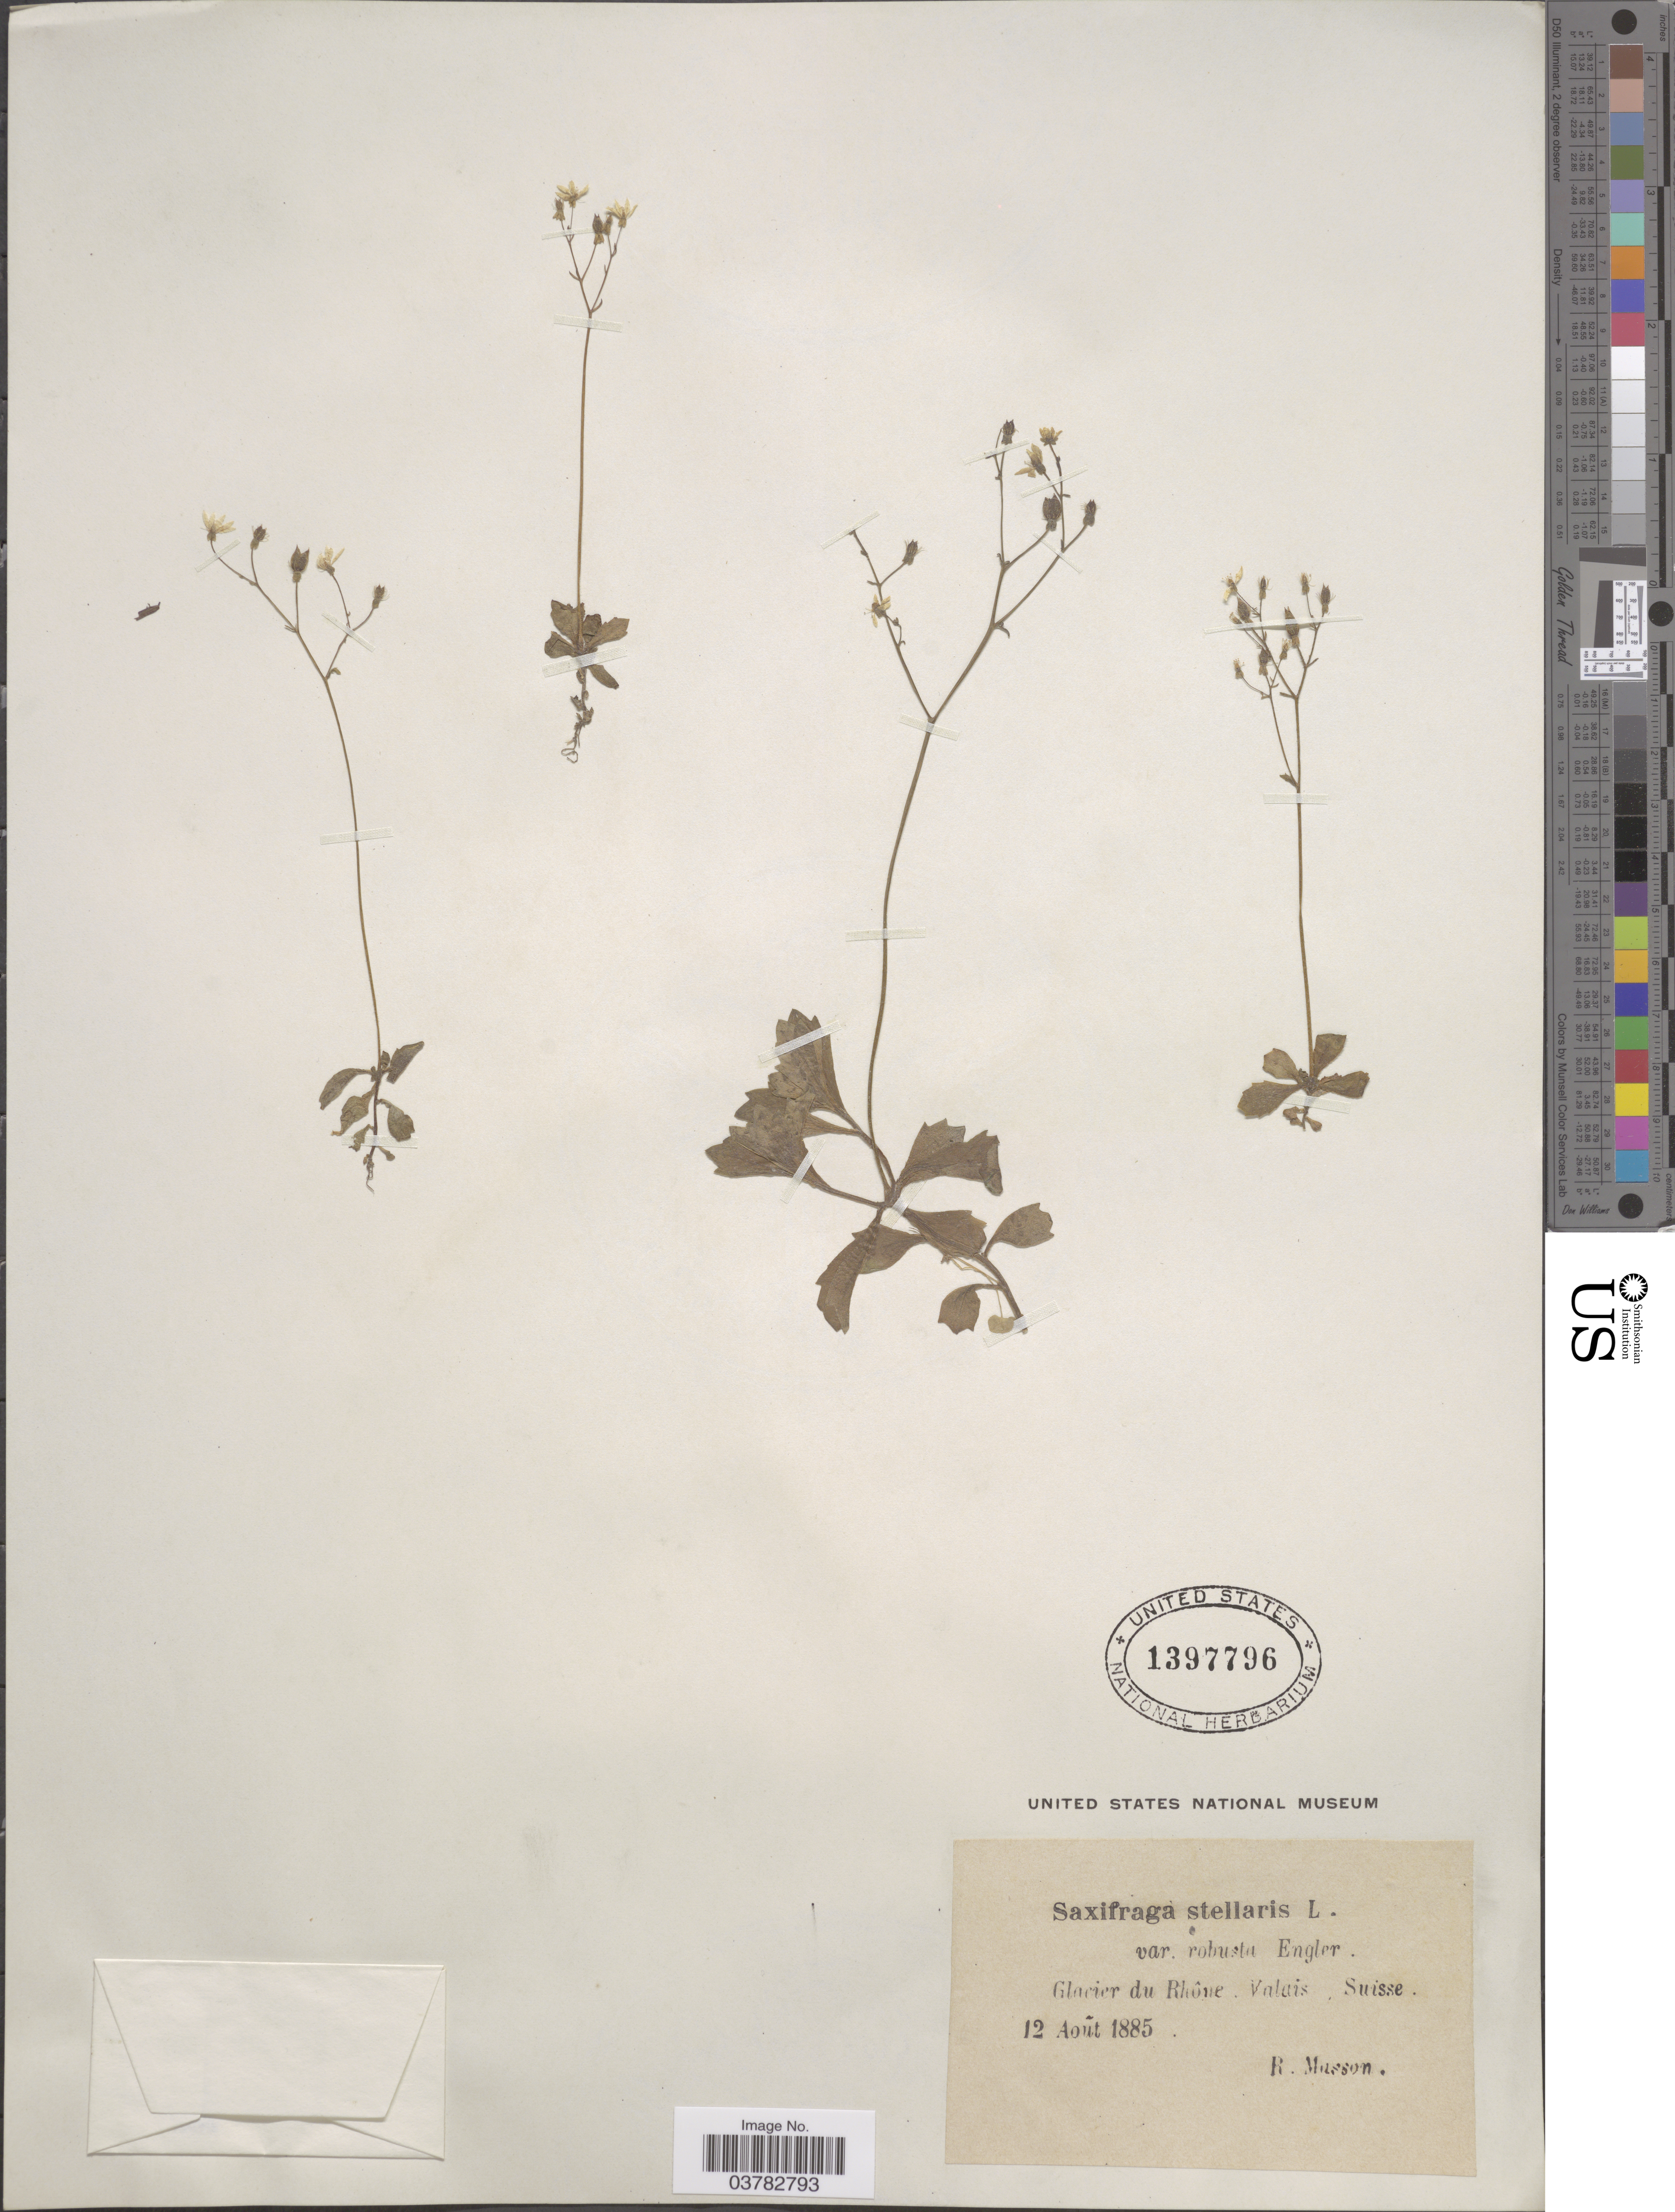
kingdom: Plantae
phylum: Tracheophyta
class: Magnoliopsida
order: Saxifragales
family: Saxifragaceae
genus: Micranthes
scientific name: Micranthes stellaris subsp. robusta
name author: (Engl.) Gornall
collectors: R. Musson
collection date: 1885-08-12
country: Switzerland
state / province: Valais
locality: Flacier du Rhône. Suisse.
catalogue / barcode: US 1397796